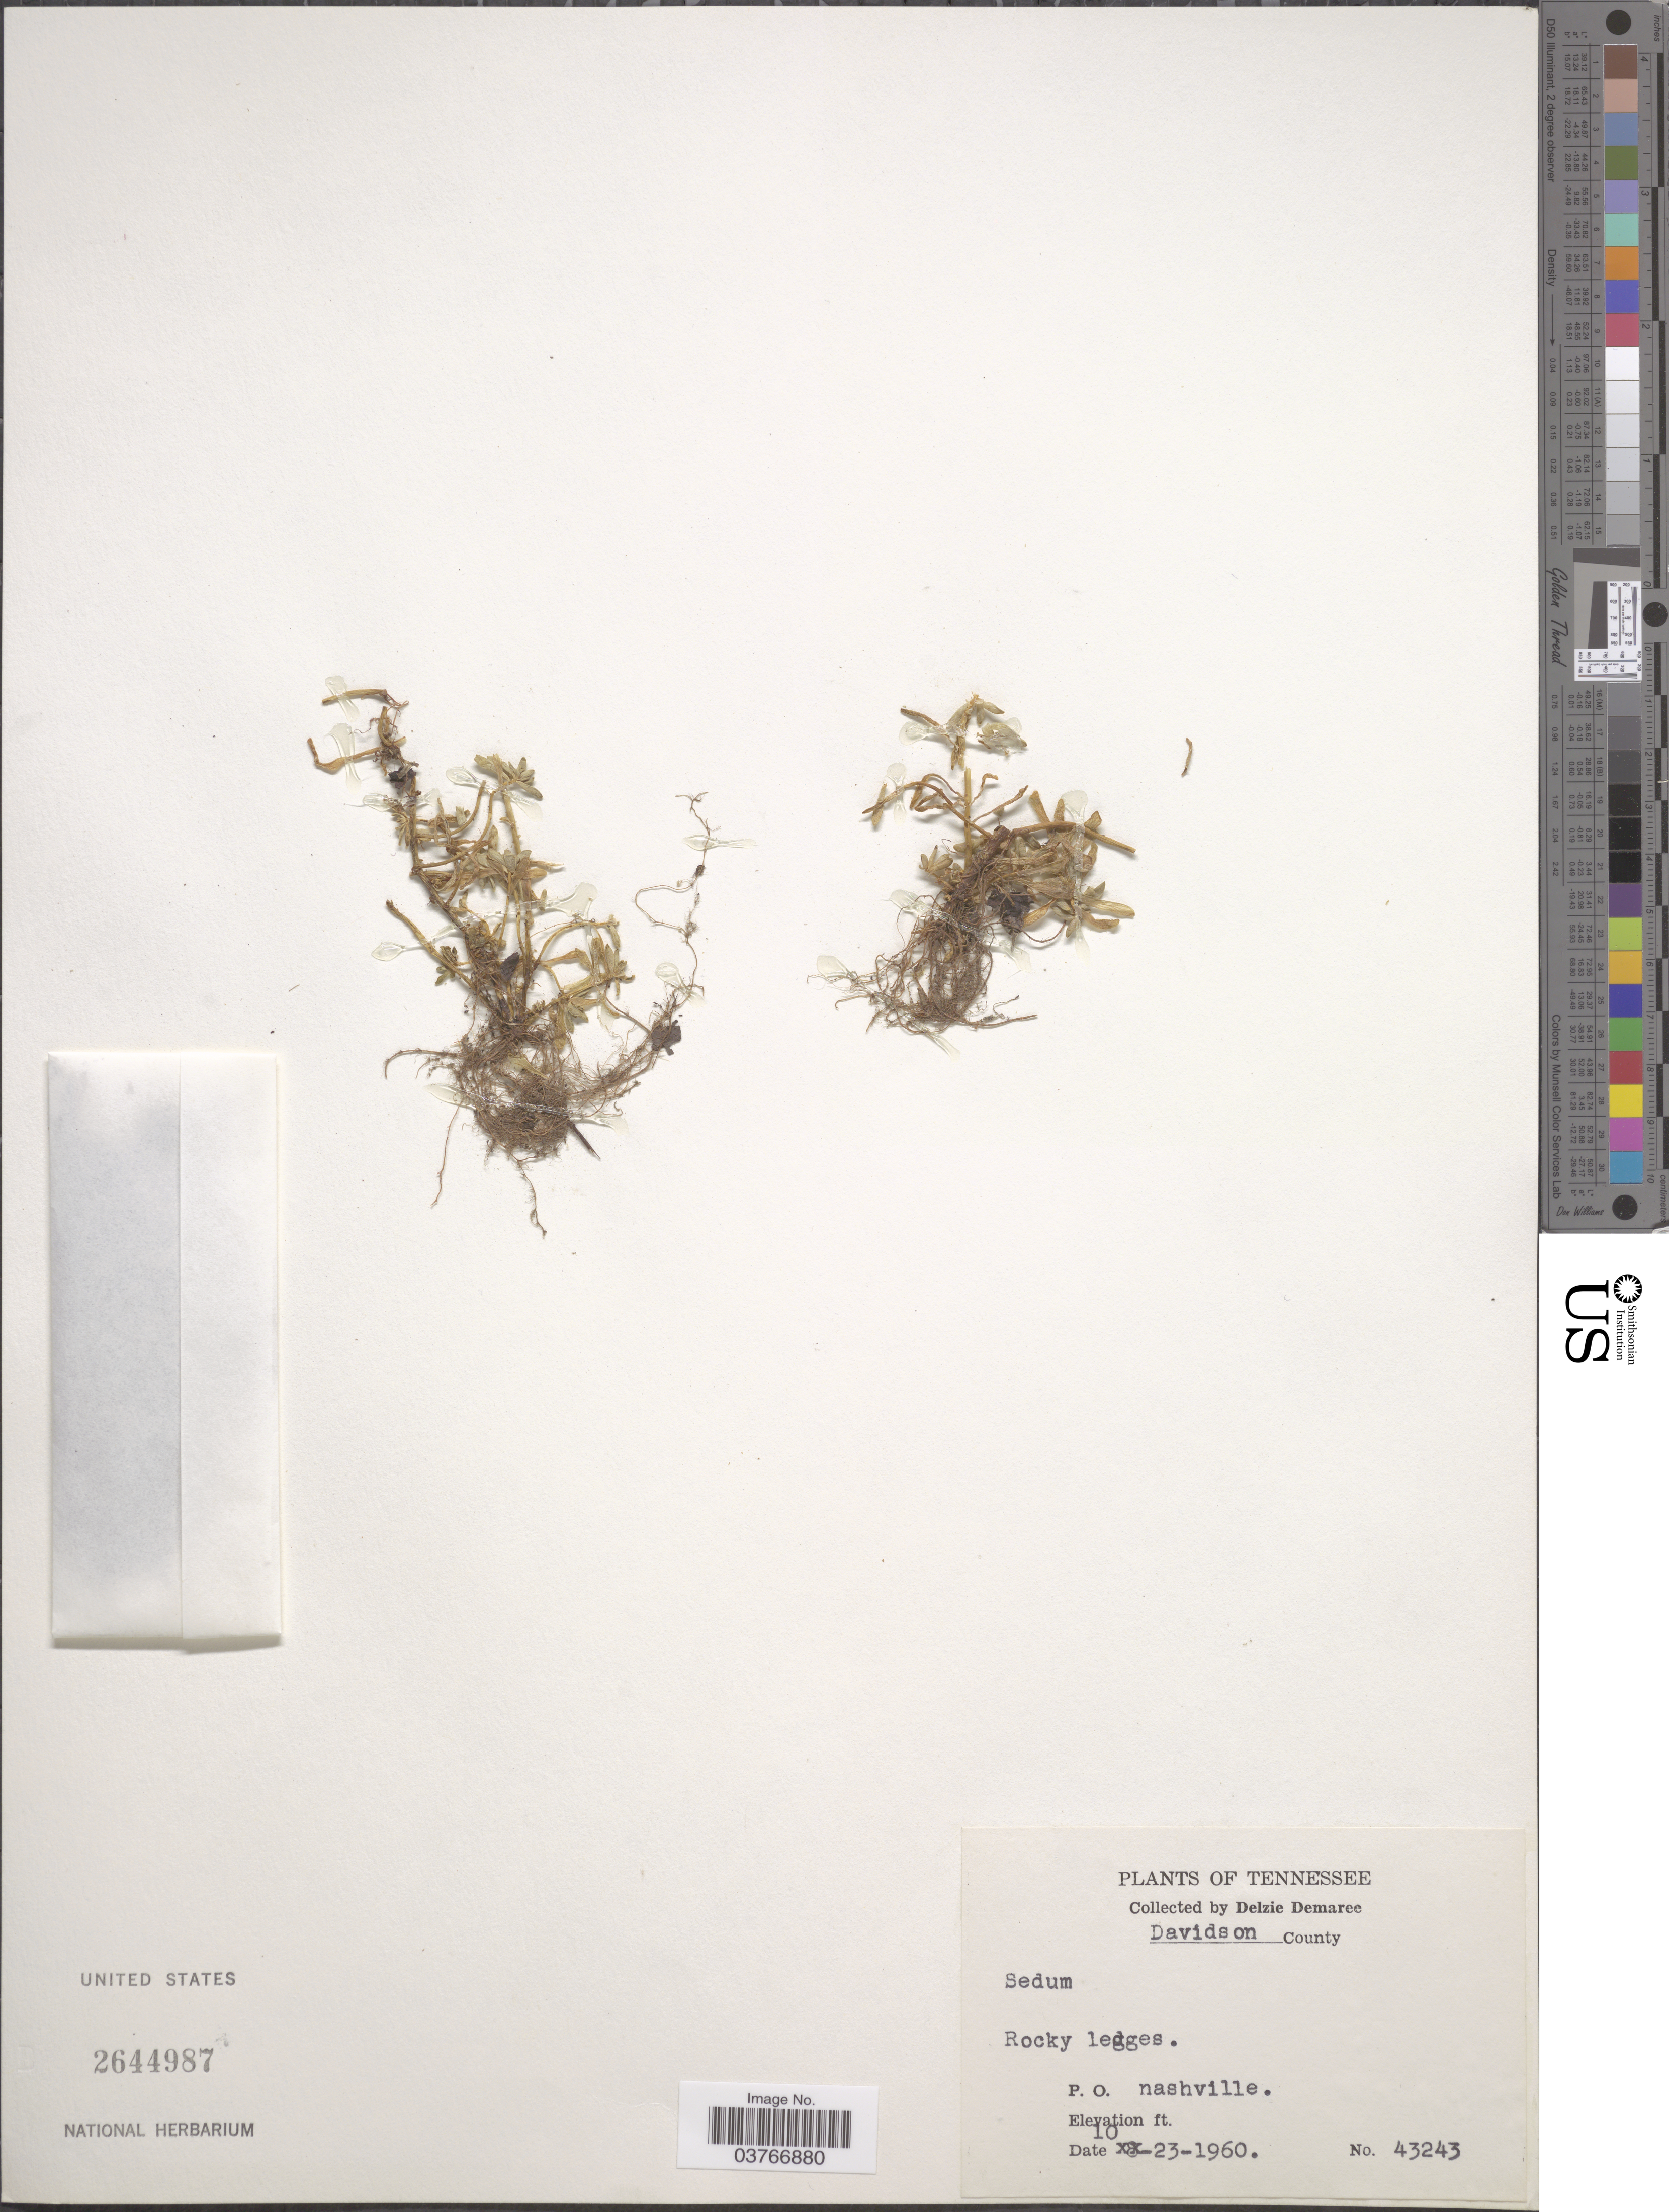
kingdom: Plantae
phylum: Tracheophyta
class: Magnoliopsida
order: Saxifragales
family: Crassulaceae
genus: Sedum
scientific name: Sedum sp.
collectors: D. Demaree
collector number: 43243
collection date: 1960-10-23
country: United States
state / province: Tennessee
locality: Davidson County. P.O. nashville.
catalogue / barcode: US 2644987